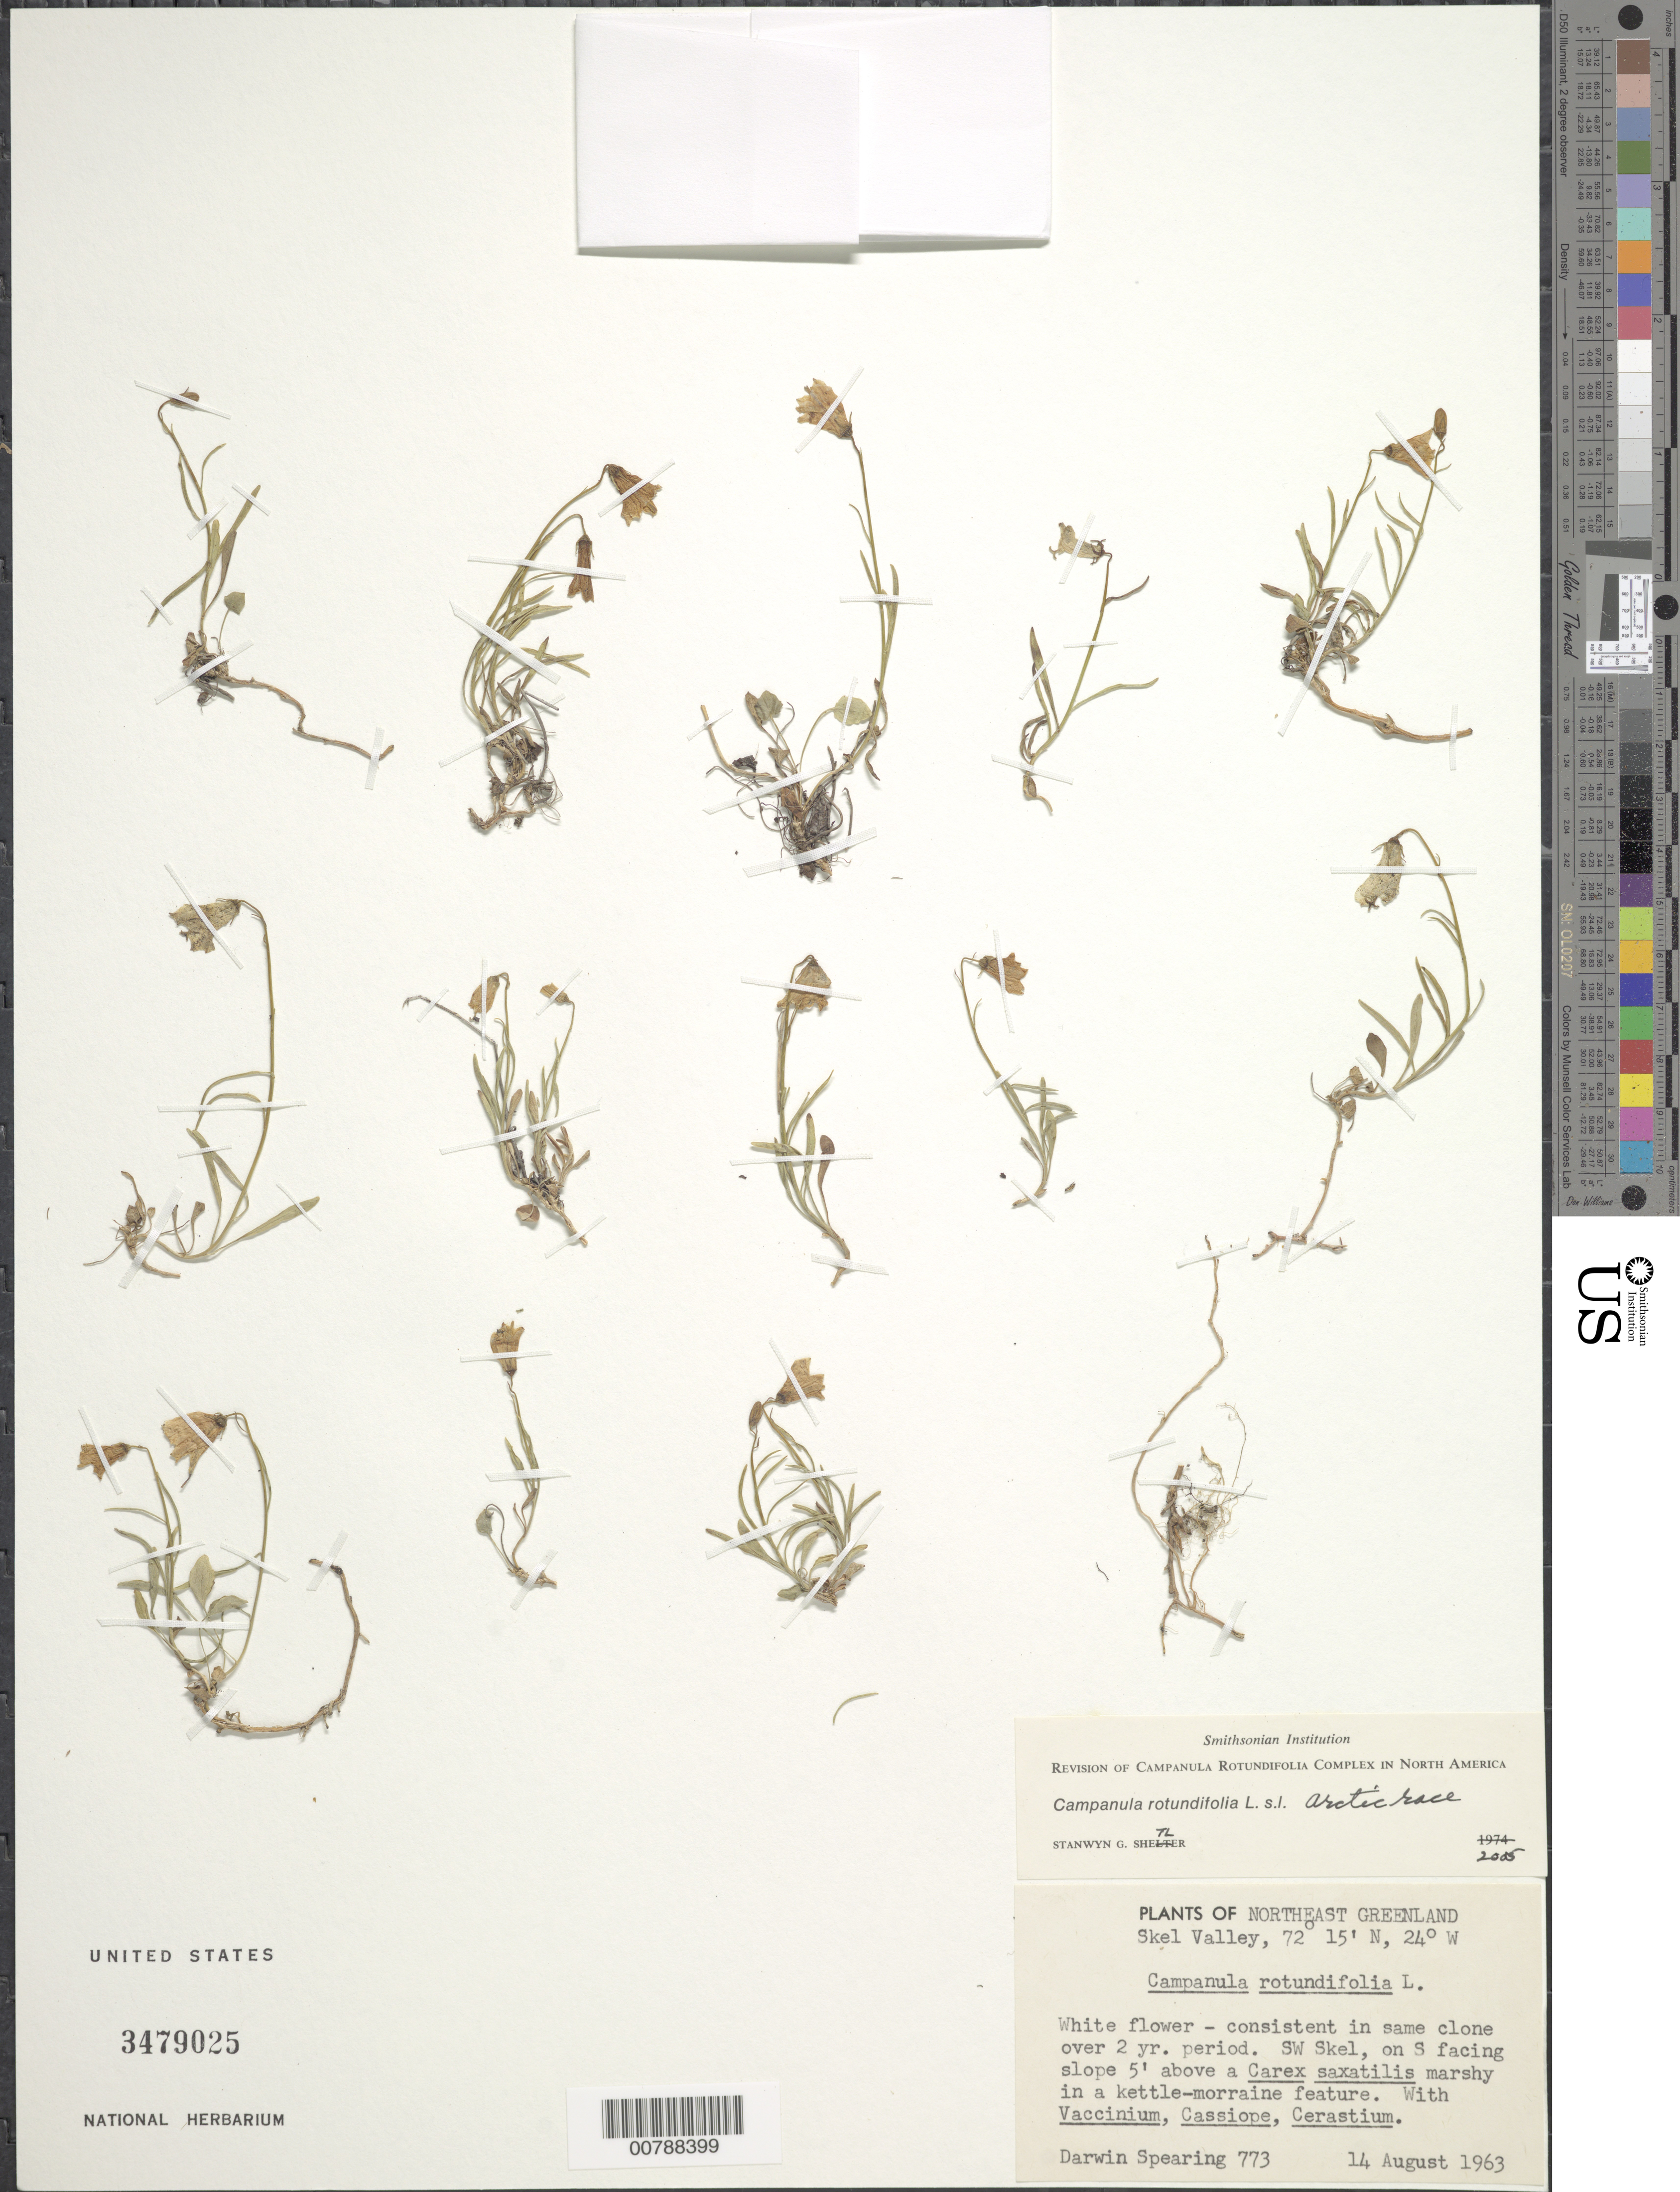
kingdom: Plantae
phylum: Tracheophyta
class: Magnoliopsida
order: Asterales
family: Campanulaceae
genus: Campanula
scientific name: Campanula rotundifolia L. Arctic race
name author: L.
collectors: D. Spearing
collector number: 773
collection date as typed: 14 August 1963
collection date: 1963-08-14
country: Greenland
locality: SW Skel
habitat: On slope 5' above a Carex saxatilis marshy in a kettle-morraine feature. With Vaccinium, Cassiope, Cerastium.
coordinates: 72 15' N, 24 W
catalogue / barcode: US 3479027